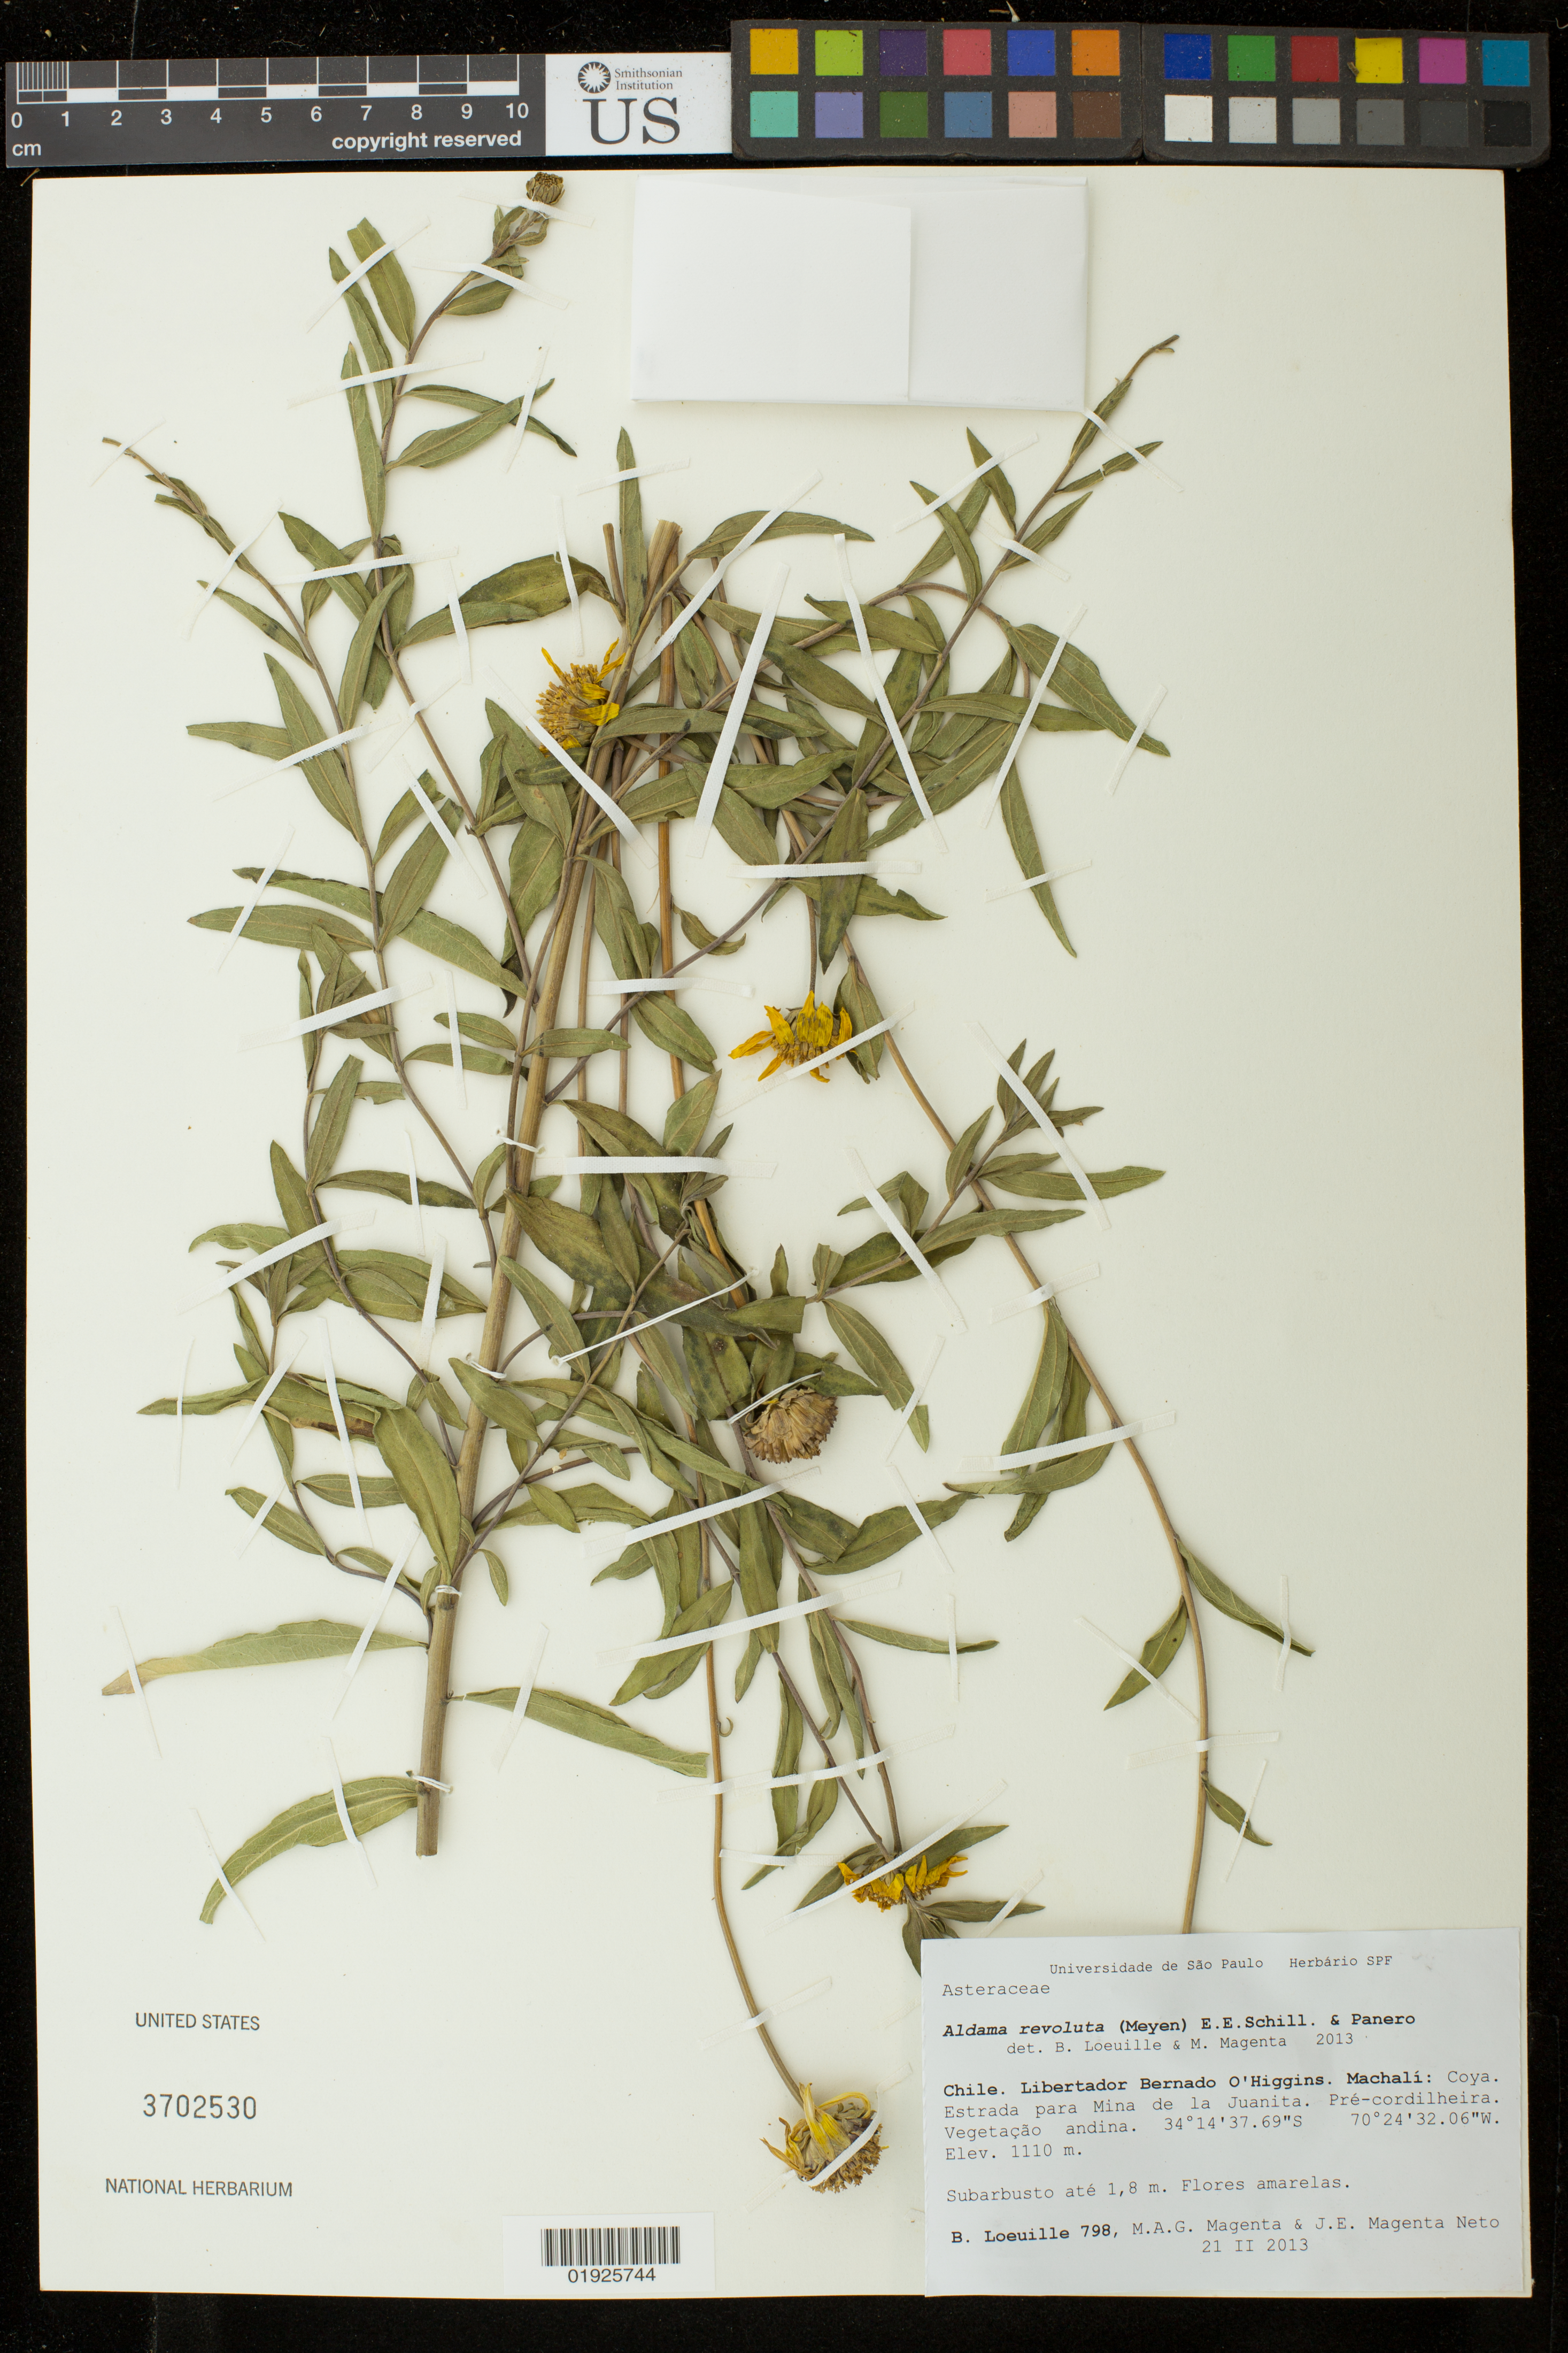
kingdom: Plantae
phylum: Tracheophyta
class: Magnoliopsida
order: Asterales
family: Asteraceae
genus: Aldama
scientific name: Aldama revoluta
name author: (Meyen) E.E. Schill. & Panero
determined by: Loeuille, B.; Magenta, M. A.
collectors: B. Loeuille, M. A. G. Magenta & J. Magenta Neto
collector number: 798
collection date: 2013-01-21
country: Chile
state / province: O'Higgins (VI)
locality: Machali: Coya. Estrada para Mina de la Juanita. Pre-cordilheira.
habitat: Vegetacao andina.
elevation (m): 1110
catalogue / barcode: US 3702530